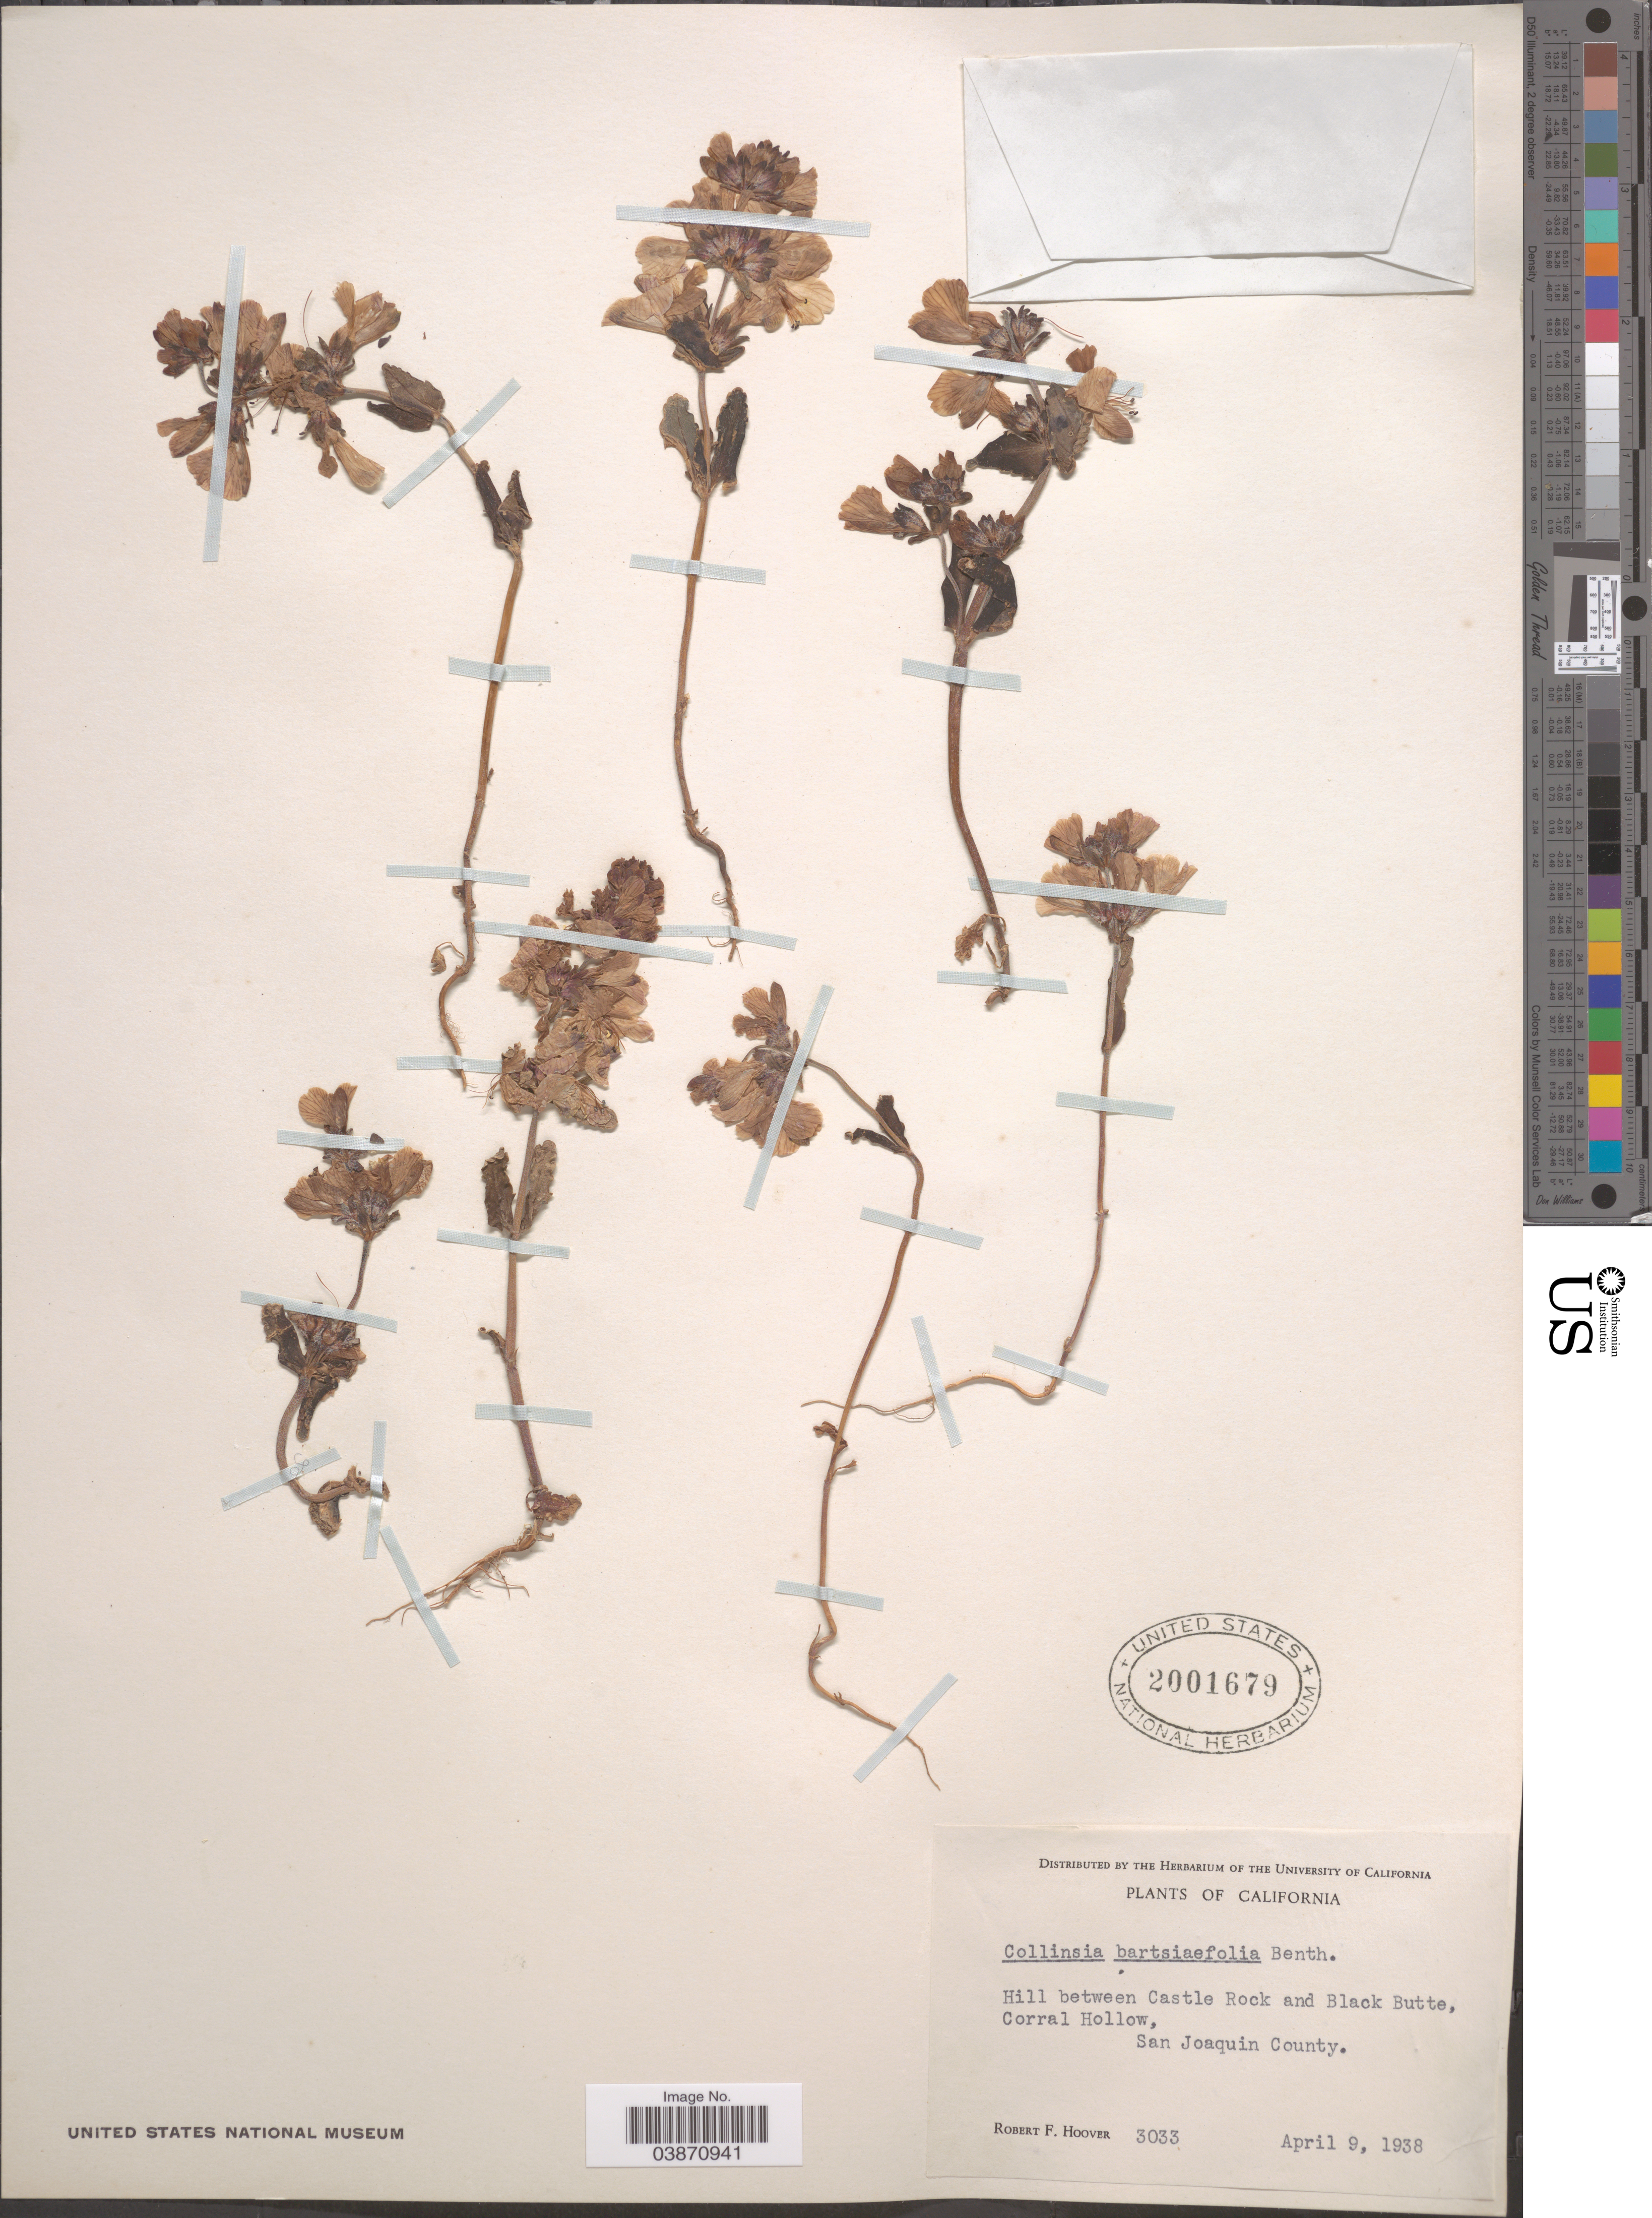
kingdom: Plantae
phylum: Tracheophyta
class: Magnoliopsida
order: Lamiales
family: Plantaginaceae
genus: Collinsia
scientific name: Collinsia bartsiifolia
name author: Benth.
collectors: R. F. Hoover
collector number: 3033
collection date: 1938-04-09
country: United States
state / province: California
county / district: San Joaquin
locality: Hill between Castle Rock and Black Butte, Corral Hollow, San Joaquin County.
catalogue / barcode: US 2001679